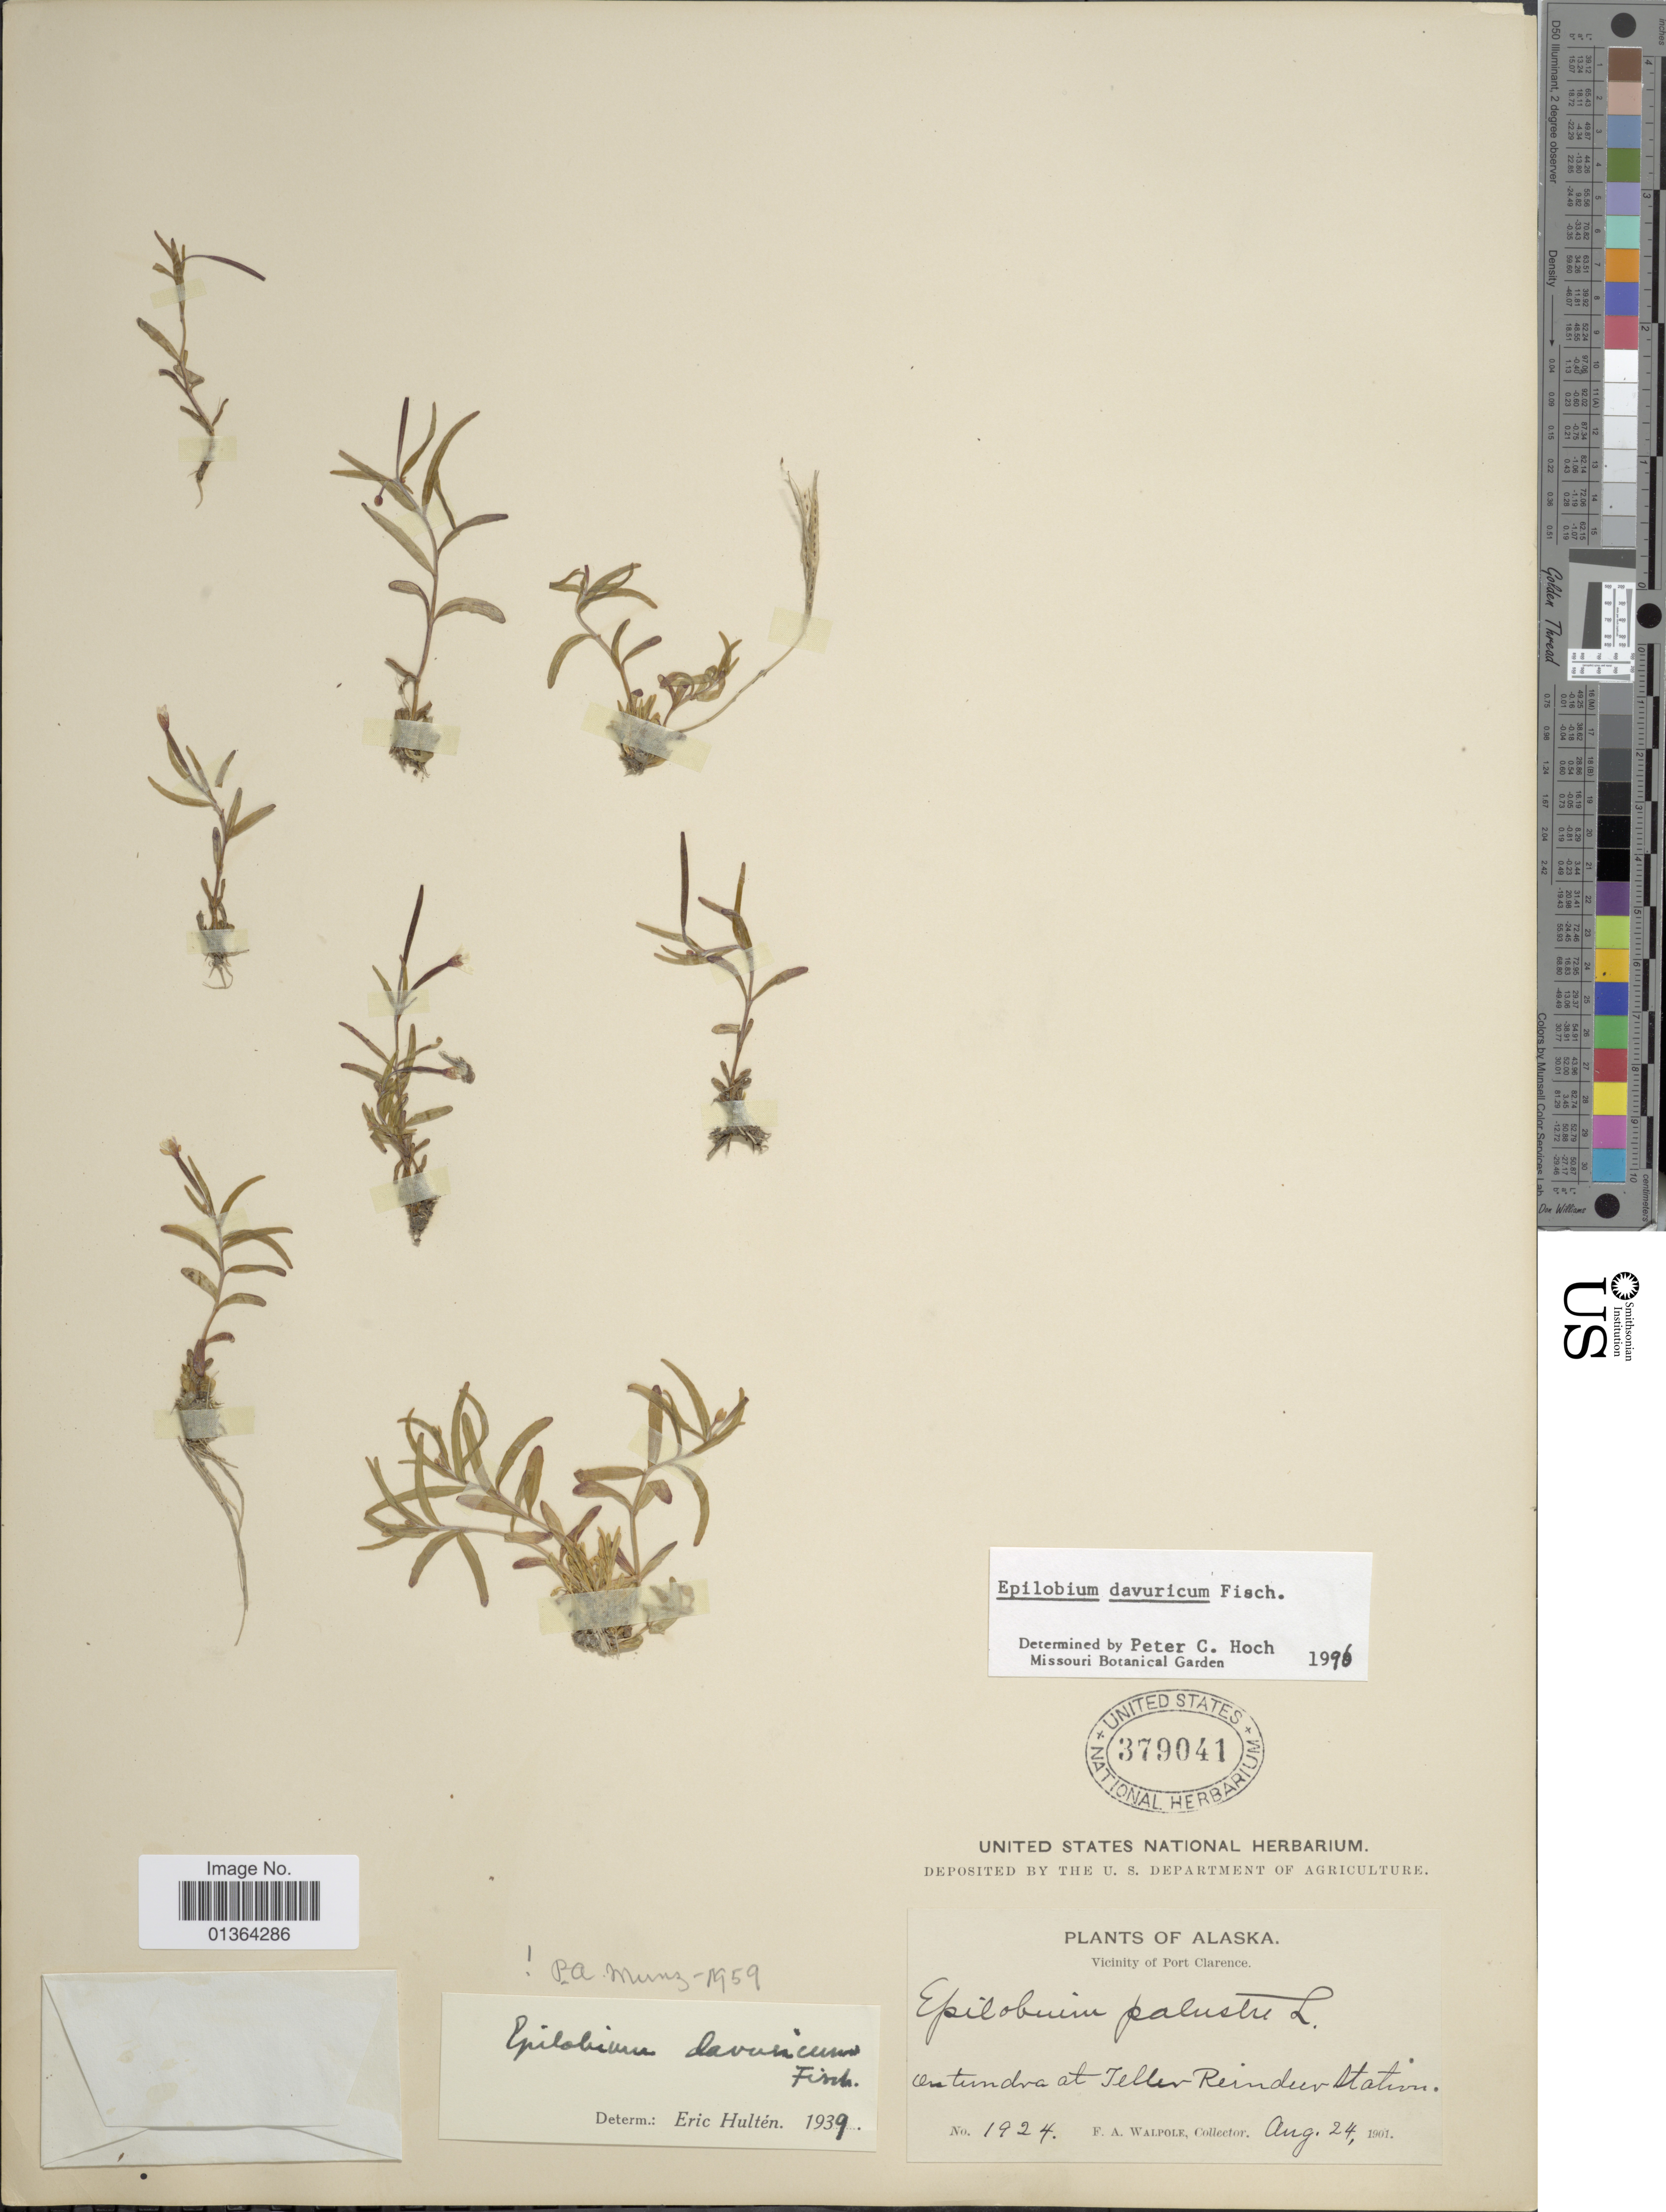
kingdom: Plantae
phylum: Tracheophyta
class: Magnoliopsida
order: Myrtales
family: Onagraceae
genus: Epilobium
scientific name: Epilobium davuricum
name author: Fisch. ex Hornem.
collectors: F. Walpole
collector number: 1924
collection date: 1901-08-24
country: United States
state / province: Alaska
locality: Vicinity of Port Clarence. On tundra at Teller Reindeer Station.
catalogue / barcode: US 379041